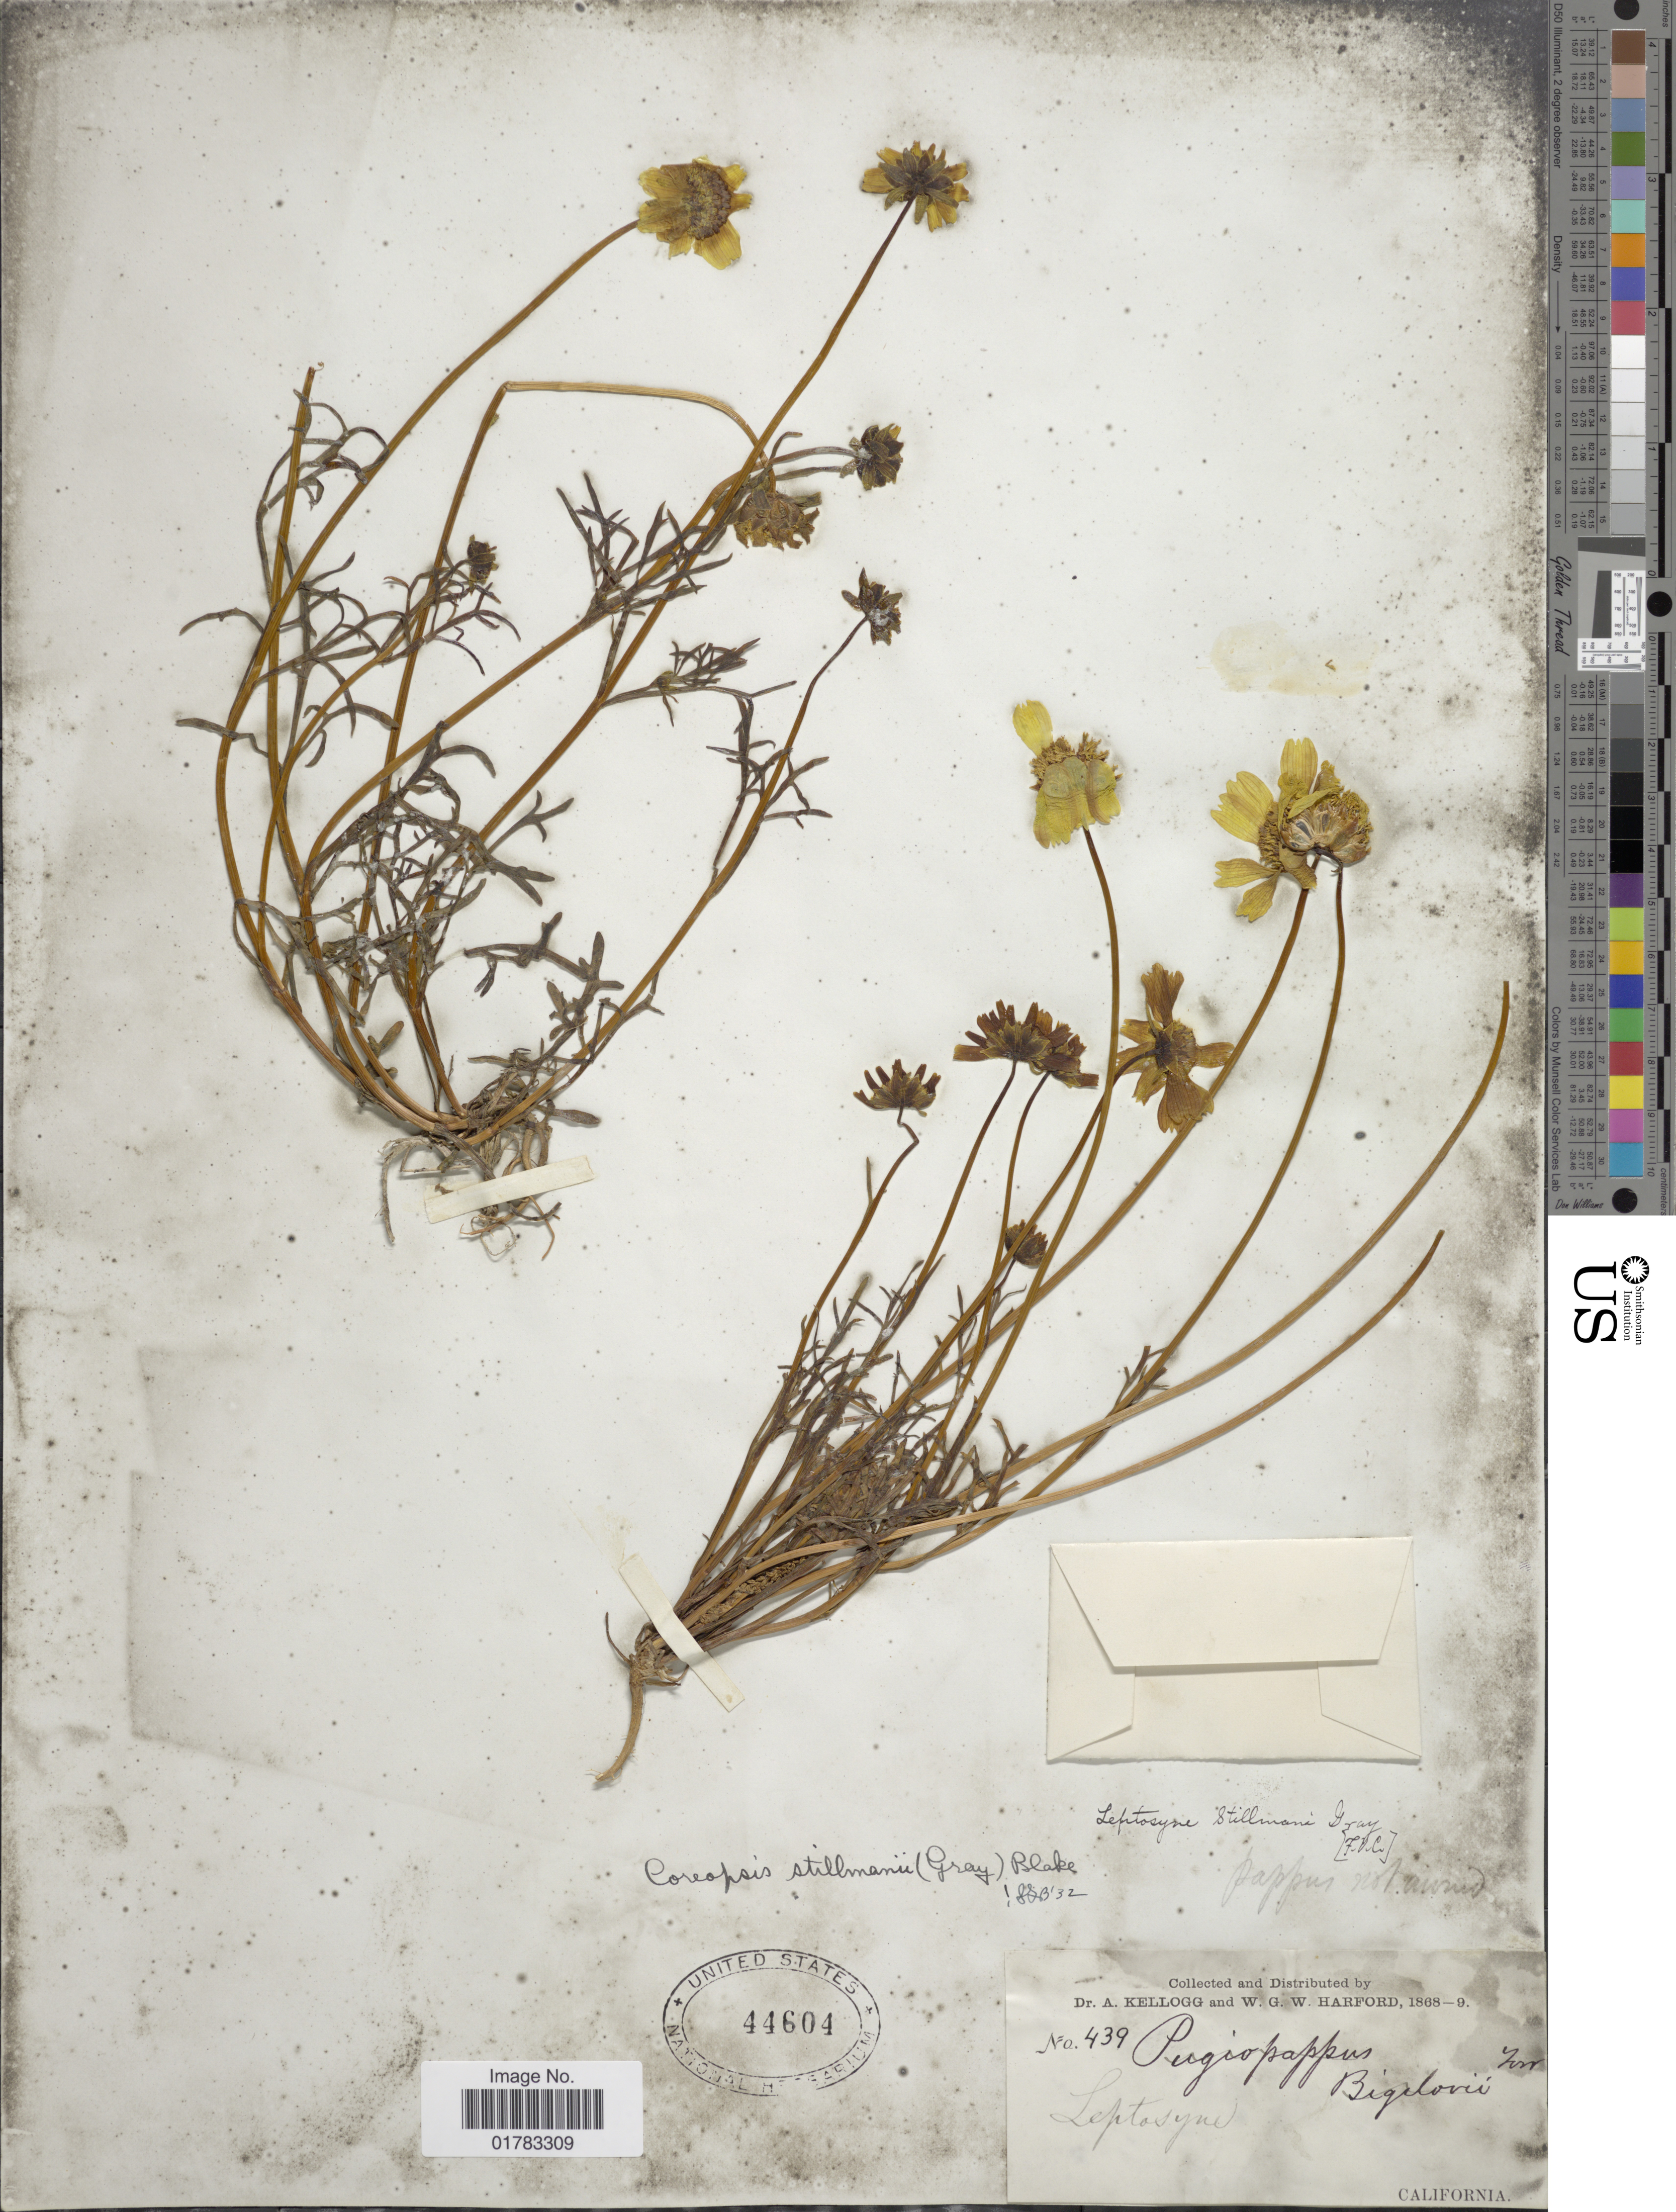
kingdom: Plantae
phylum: Tracheophyta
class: Magnoliopsida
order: Asterales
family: Asteraceae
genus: Coreopsis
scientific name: Coreopsis stillmanii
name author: (A. Gray) S.F. Blake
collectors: A. Kellogg & W. G. W. Harford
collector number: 439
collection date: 1868/1869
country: United States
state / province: California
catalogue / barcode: US 44604